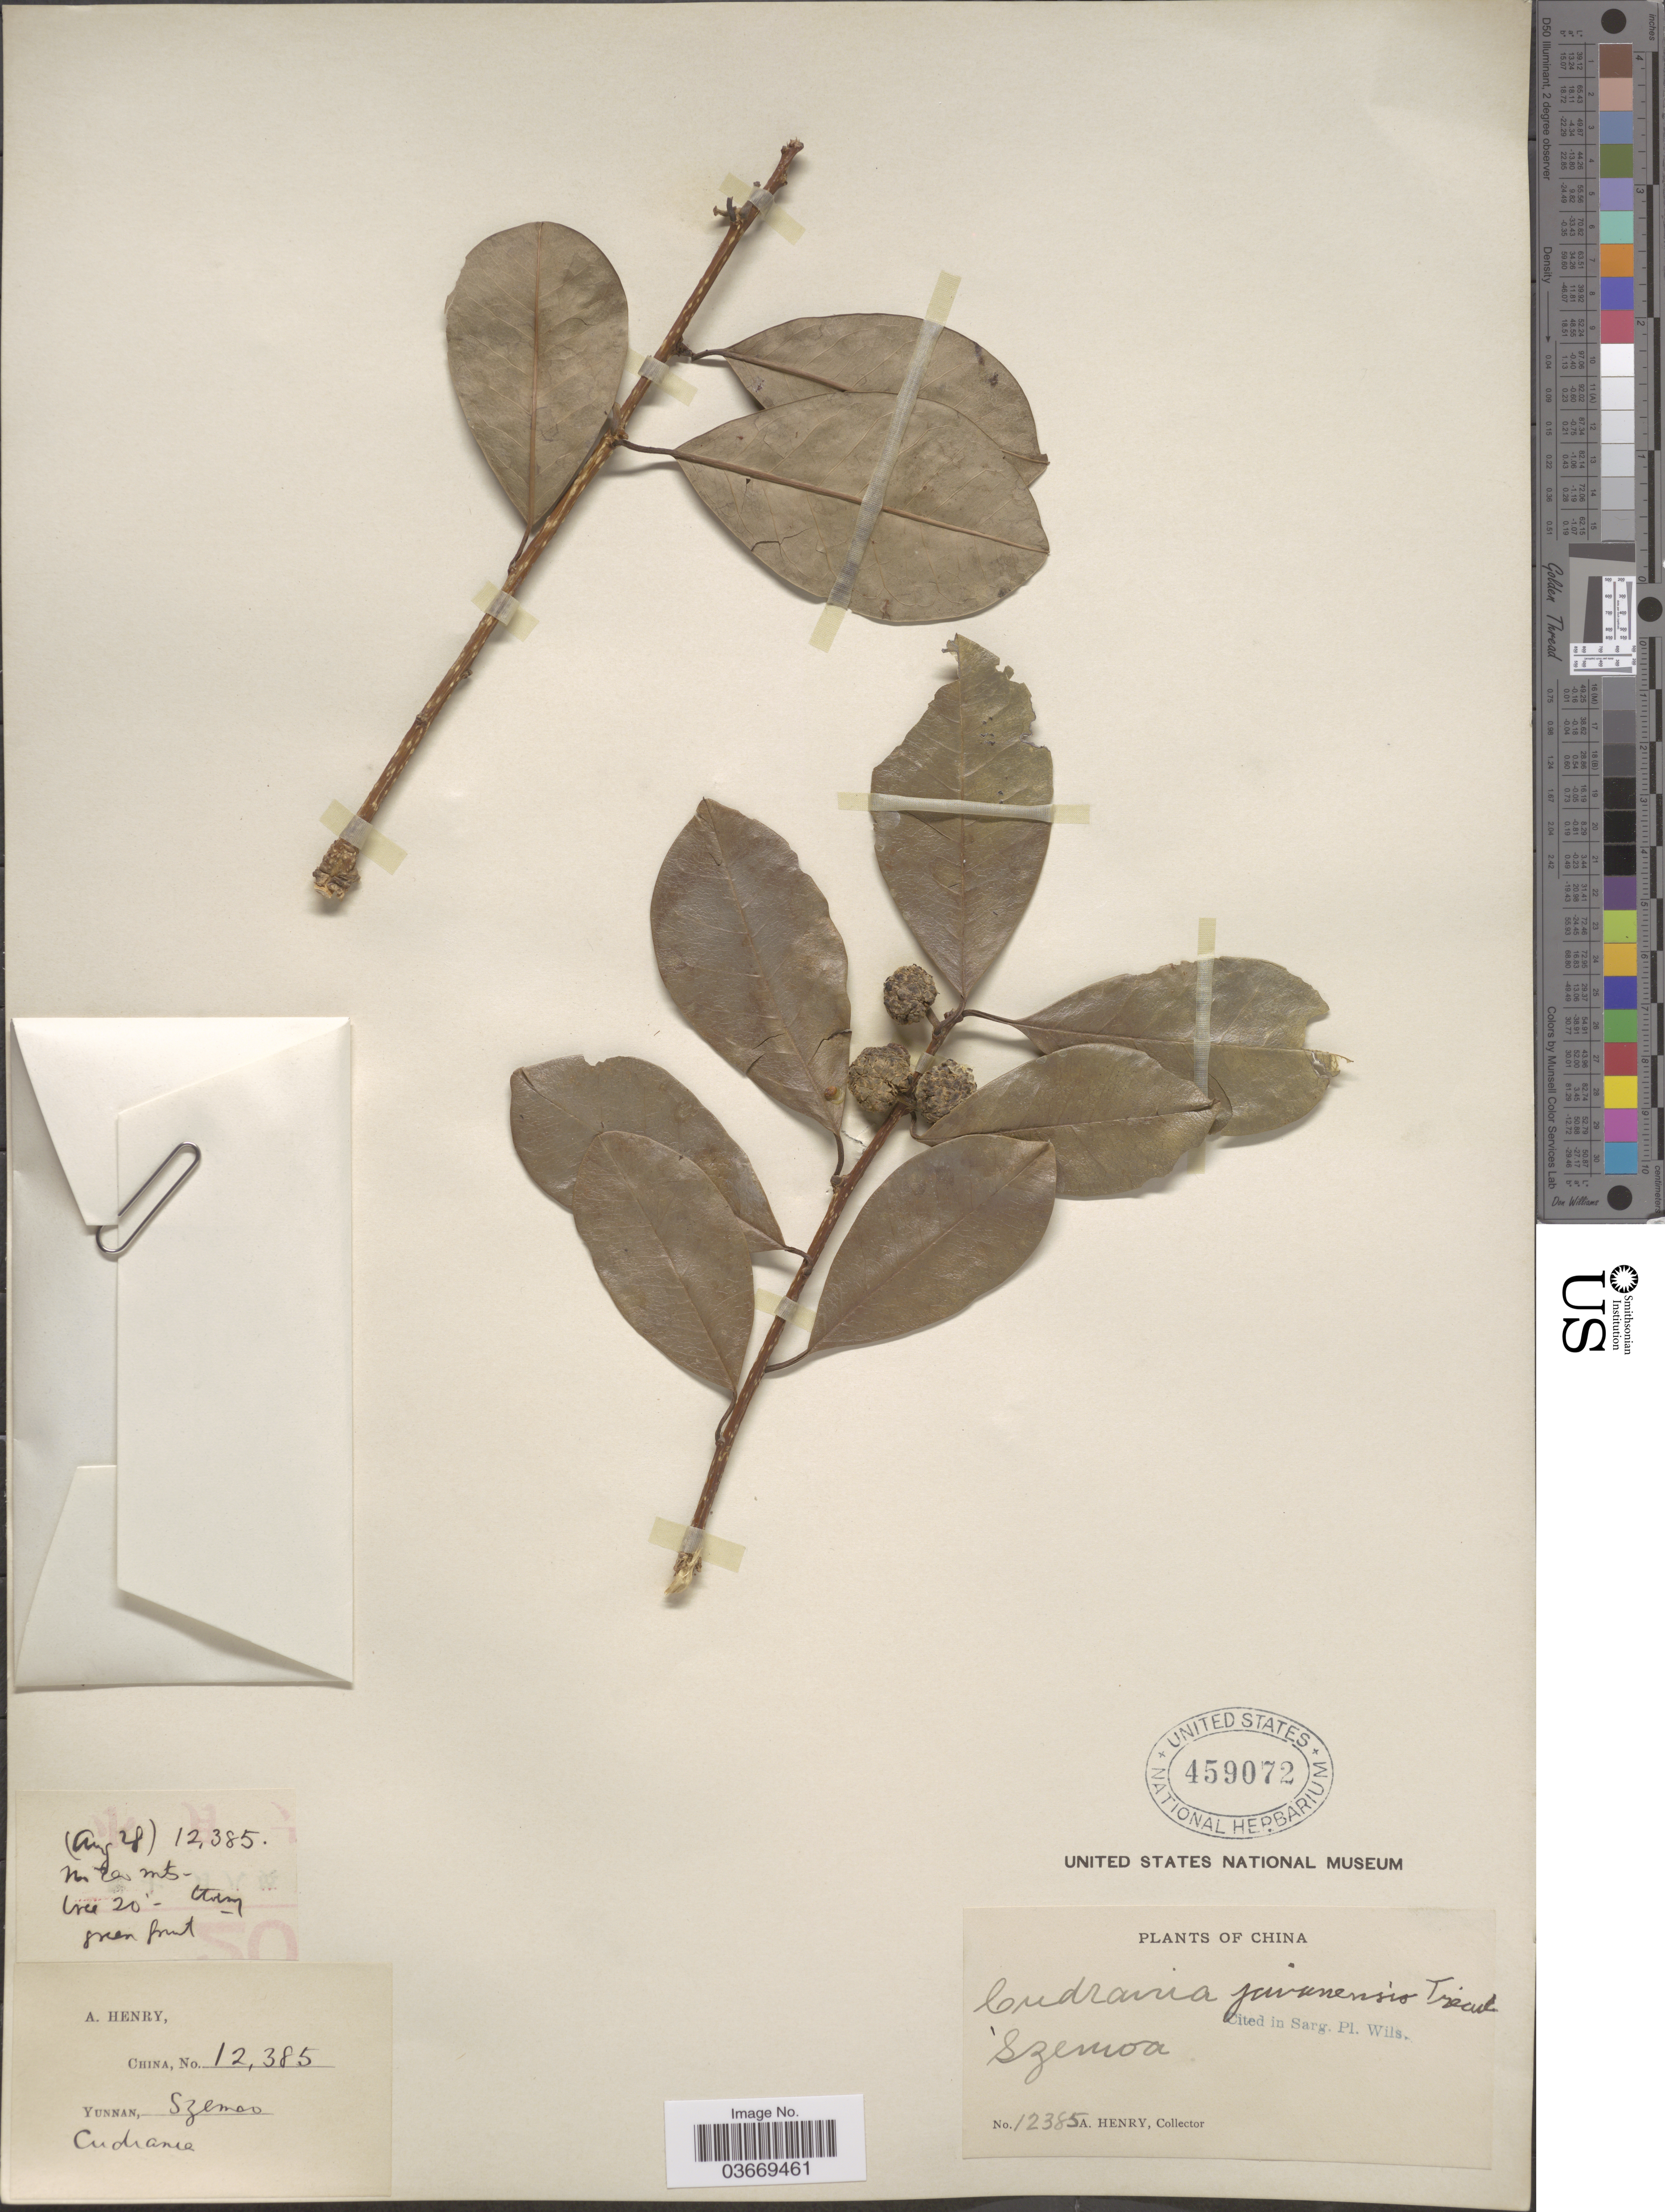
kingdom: Plantae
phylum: Tracheophyta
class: Magnoliopsida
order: Rosales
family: Moraceae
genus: Maclura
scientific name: Maclura cochinchinensis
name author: (Lour.) Corner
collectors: A. Henry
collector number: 12385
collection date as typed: Transcribed d/m/y: /8/28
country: China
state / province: Yunnan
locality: Szemao.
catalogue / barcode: US 459072